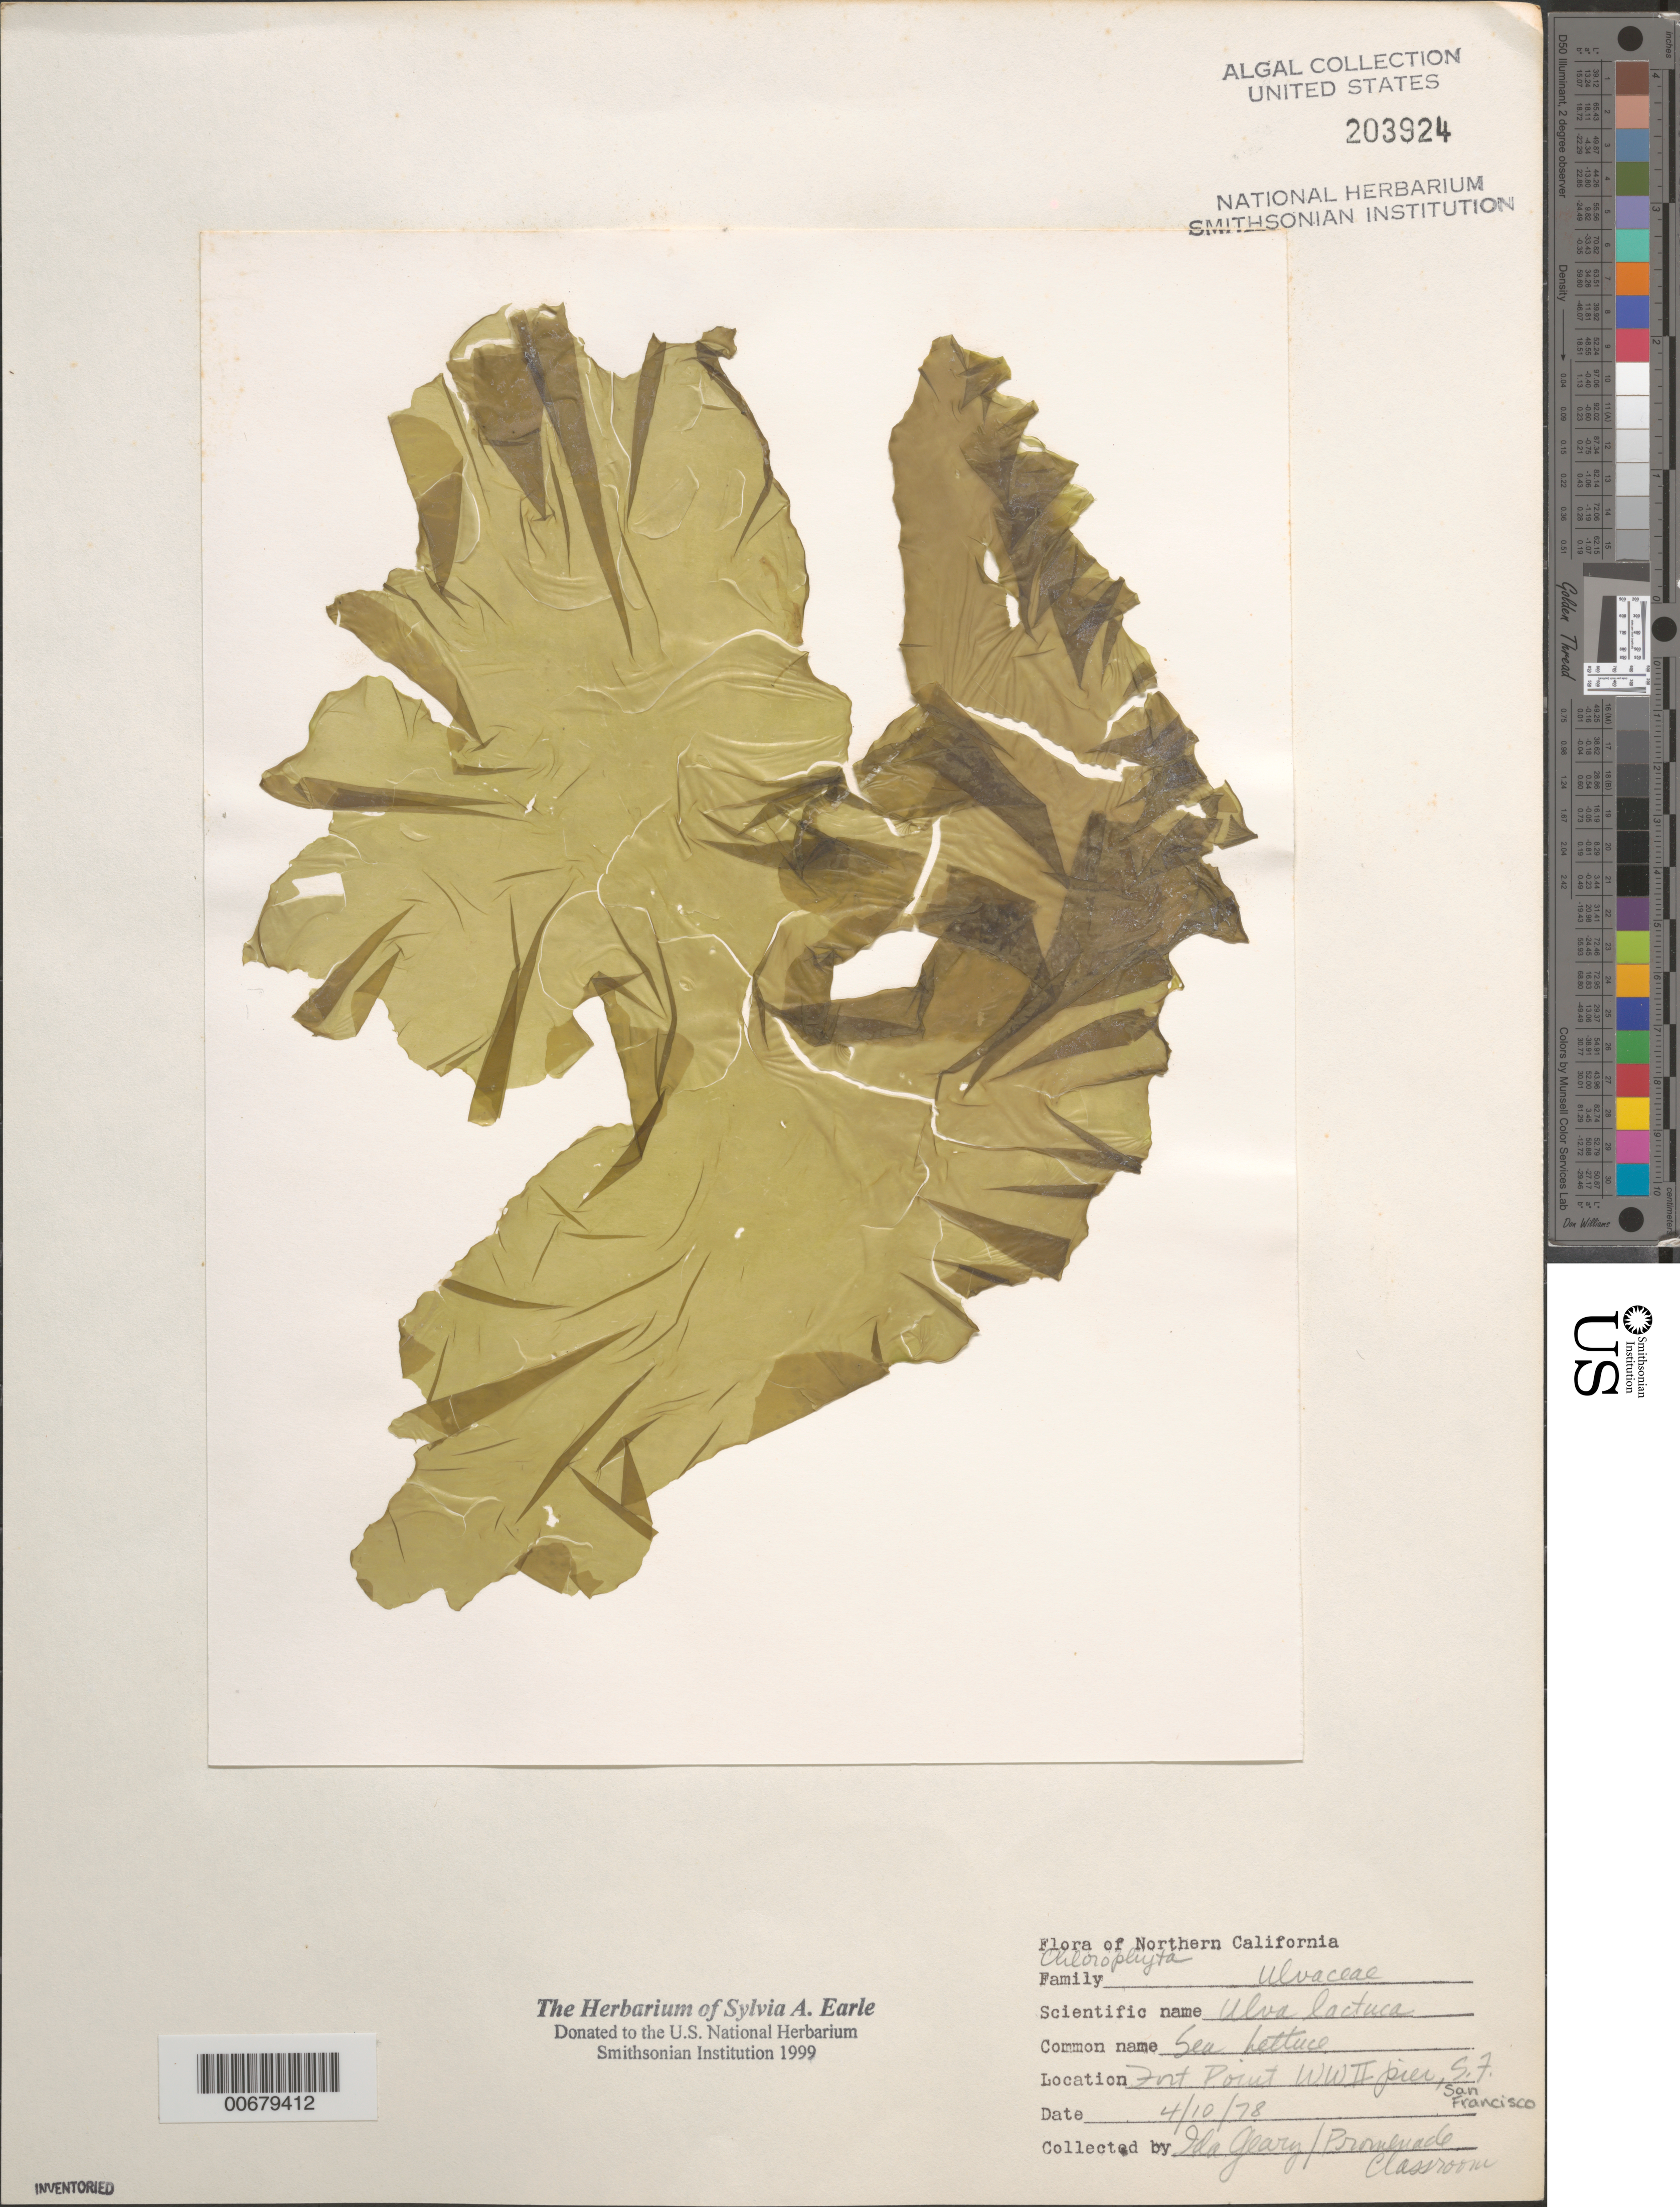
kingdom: Plantae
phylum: Chlorophyta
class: Ulvophyceae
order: Ulvales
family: Ulvaceae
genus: Ulva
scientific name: Ulva lactuca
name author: L.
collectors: I. Geary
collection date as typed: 10 Apr 1978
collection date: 1978-04-10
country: United States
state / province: California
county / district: San Francisco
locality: San Francisco, Fort Point, World War II Pier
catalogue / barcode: US 203924